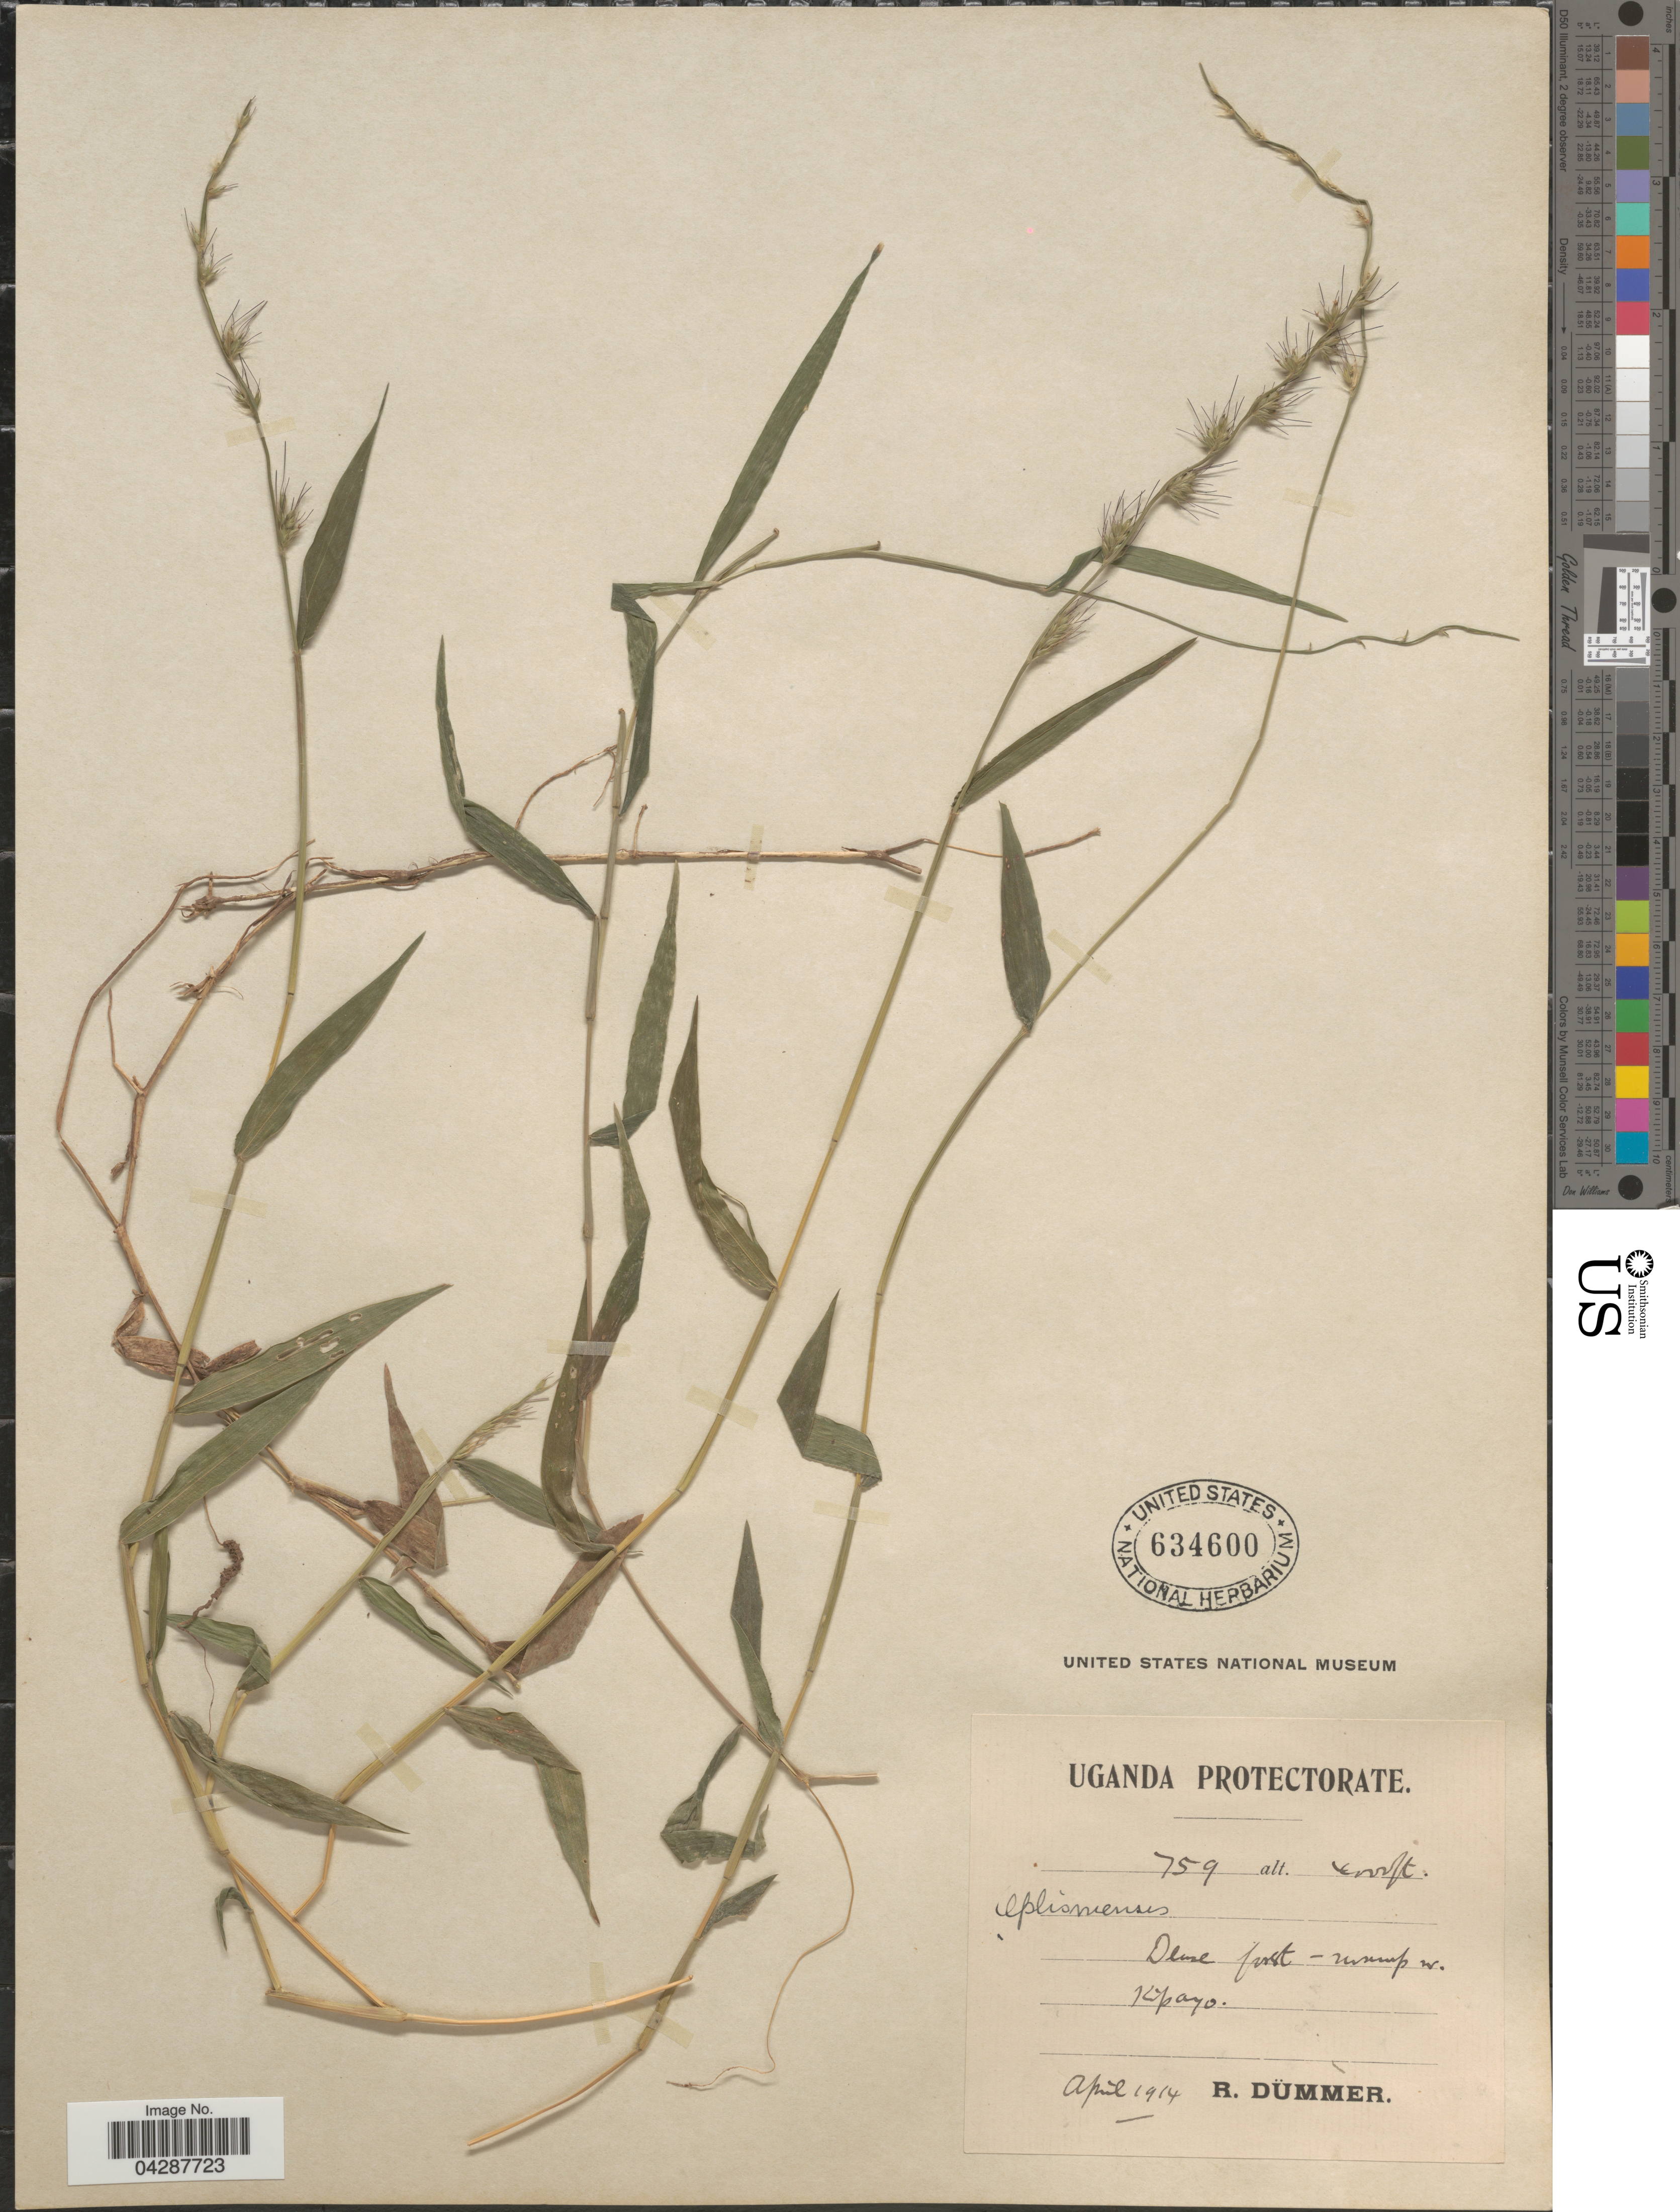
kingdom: Plantae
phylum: Tracheophyta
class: Liliopsida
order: Poales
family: Poaceae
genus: Oplismenus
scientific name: Oplismenus undulatifolius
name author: (Ard.) P. Beauv.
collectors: R. A. Dümmer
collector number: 759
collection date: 1914-04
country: Uganda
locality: Uganda Protectorate. Dense forest- swamp nr. Kipayo.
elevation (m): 1219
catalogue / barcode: US 634600